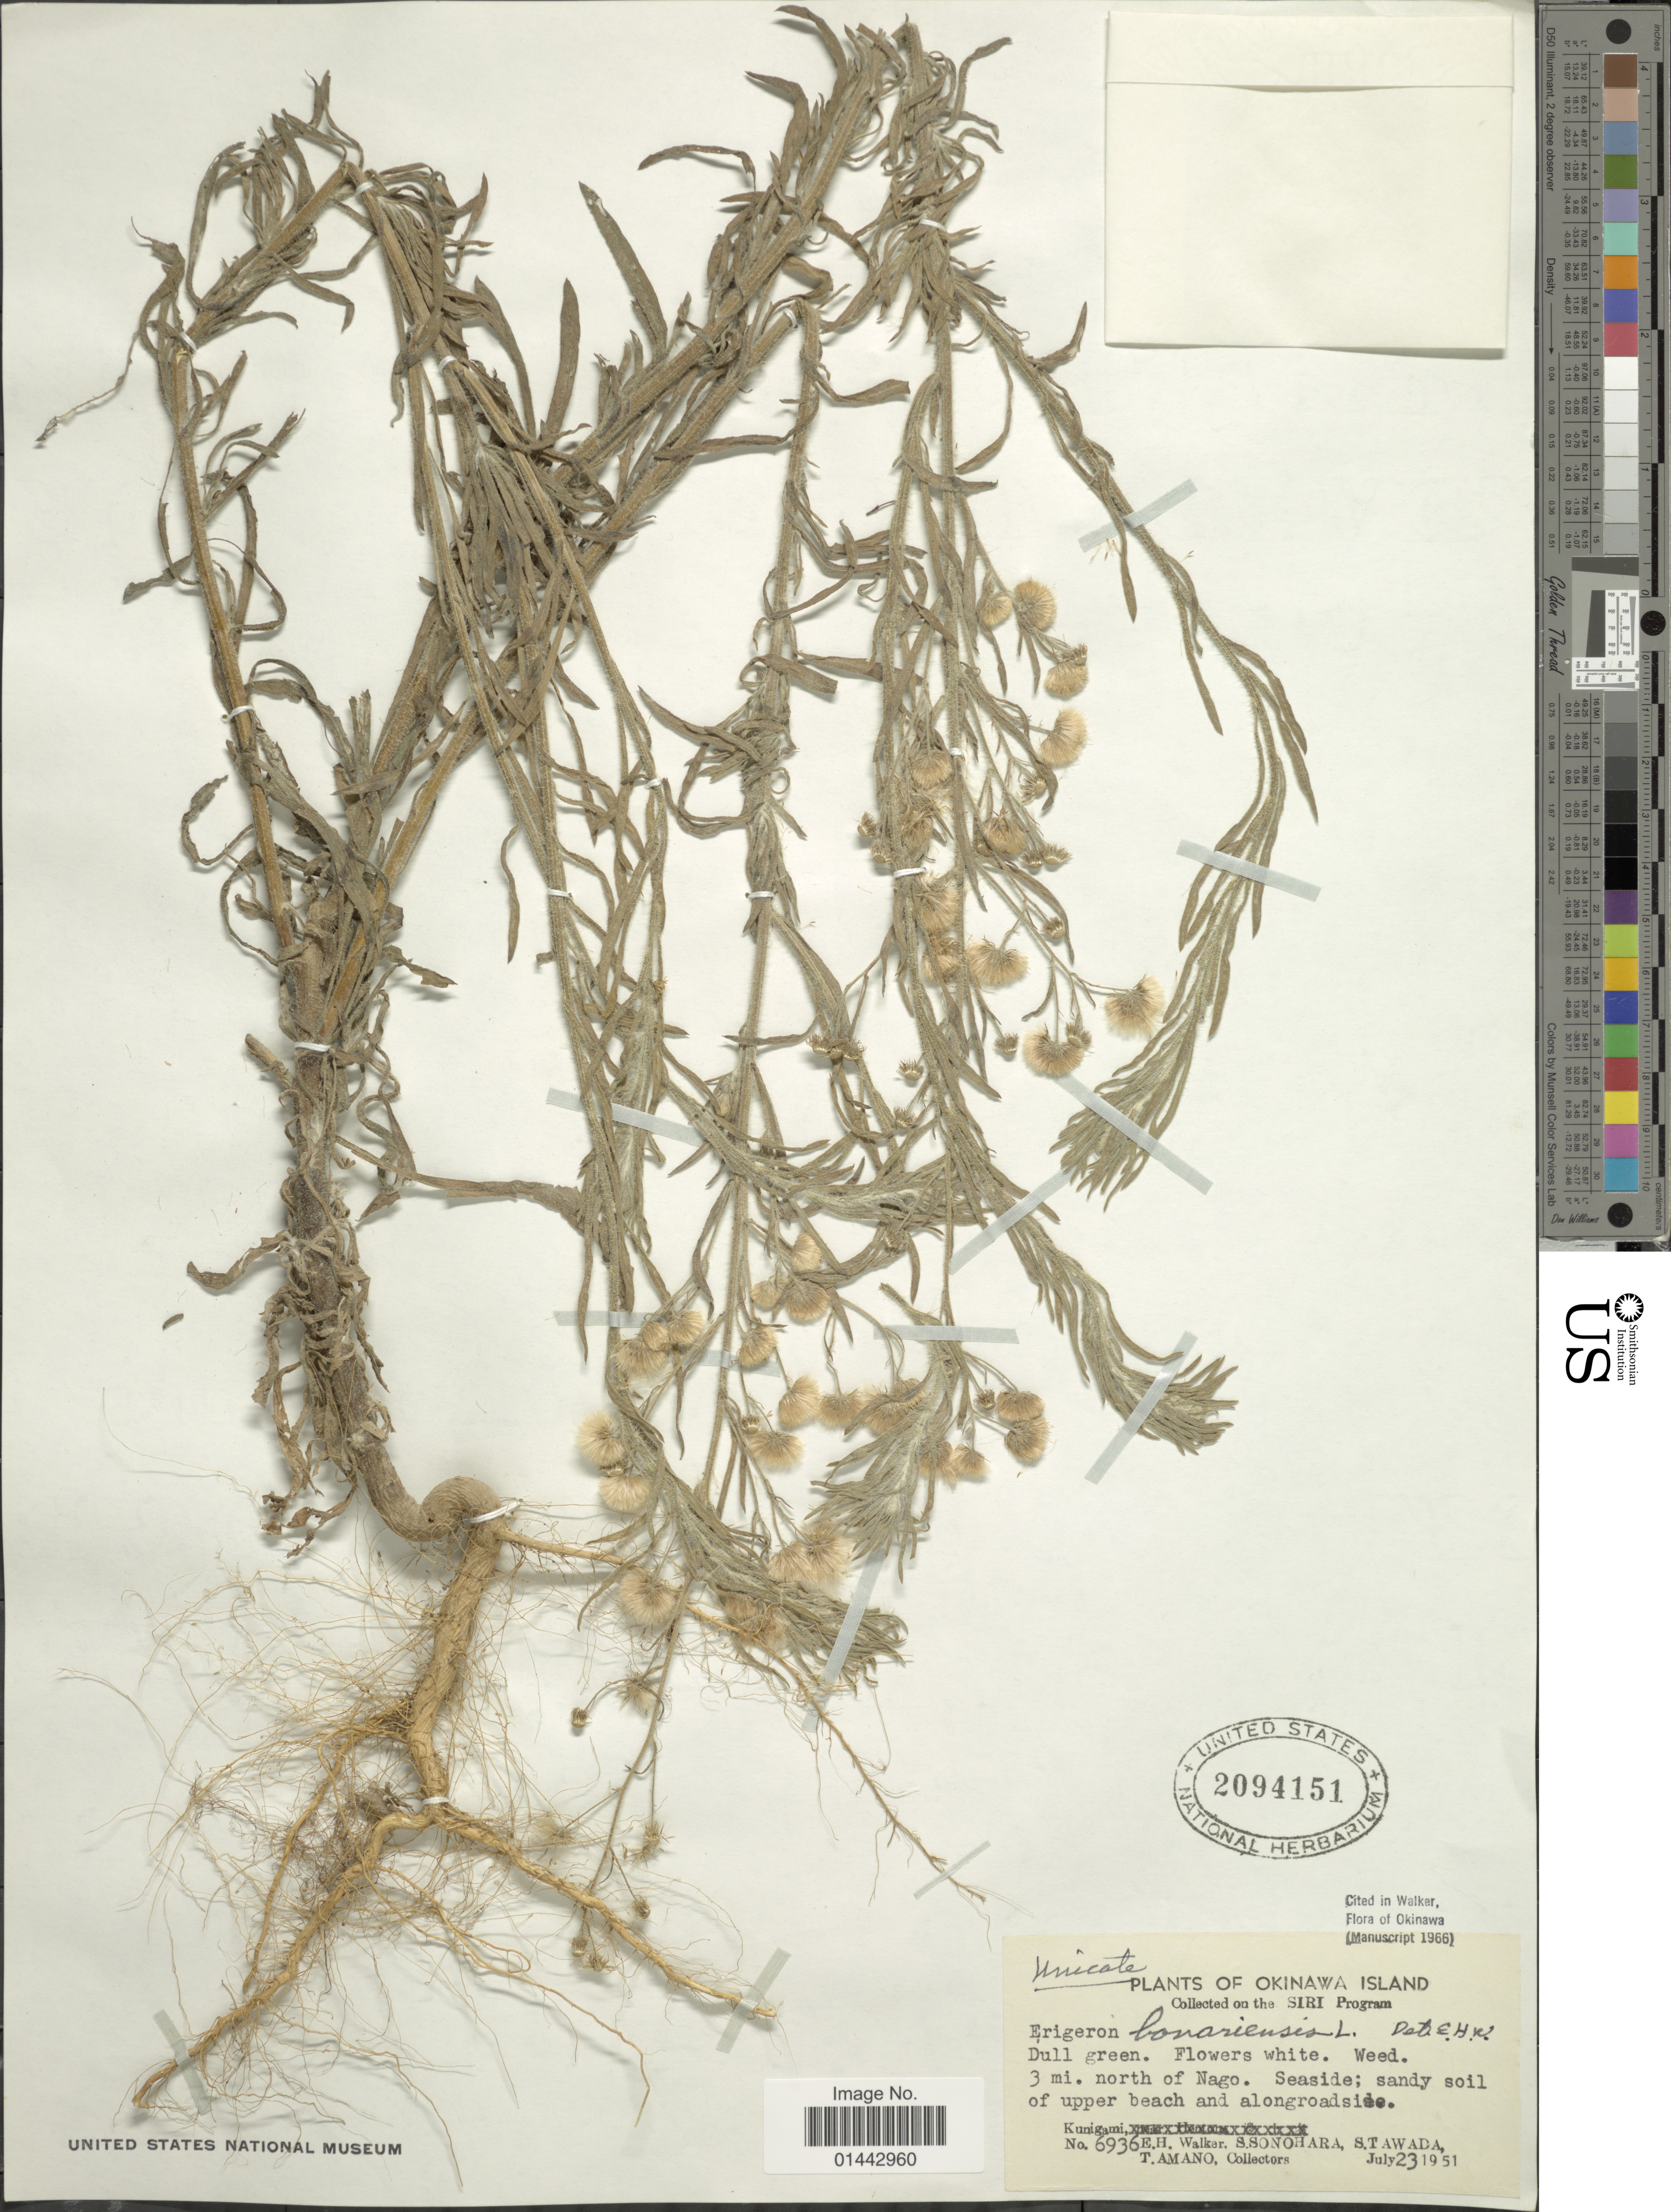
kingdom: Plantae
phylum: Tracheophyta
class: Magnoliopsida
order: Asterales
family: Asteraceae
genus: Erigeron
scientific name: Erigeron bonariensis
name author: L.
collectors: E. H. Walker, S. Sonohara, S. Tawada & T. Amano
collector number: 6936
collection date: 1951-07-23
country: Japan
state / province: Okinawa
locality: Okinawa Island, weed in field, 3 mi. north of Nago, seaside, sandy soil of upper beach and along roadside, Kunigami.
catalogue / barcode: US 2094151